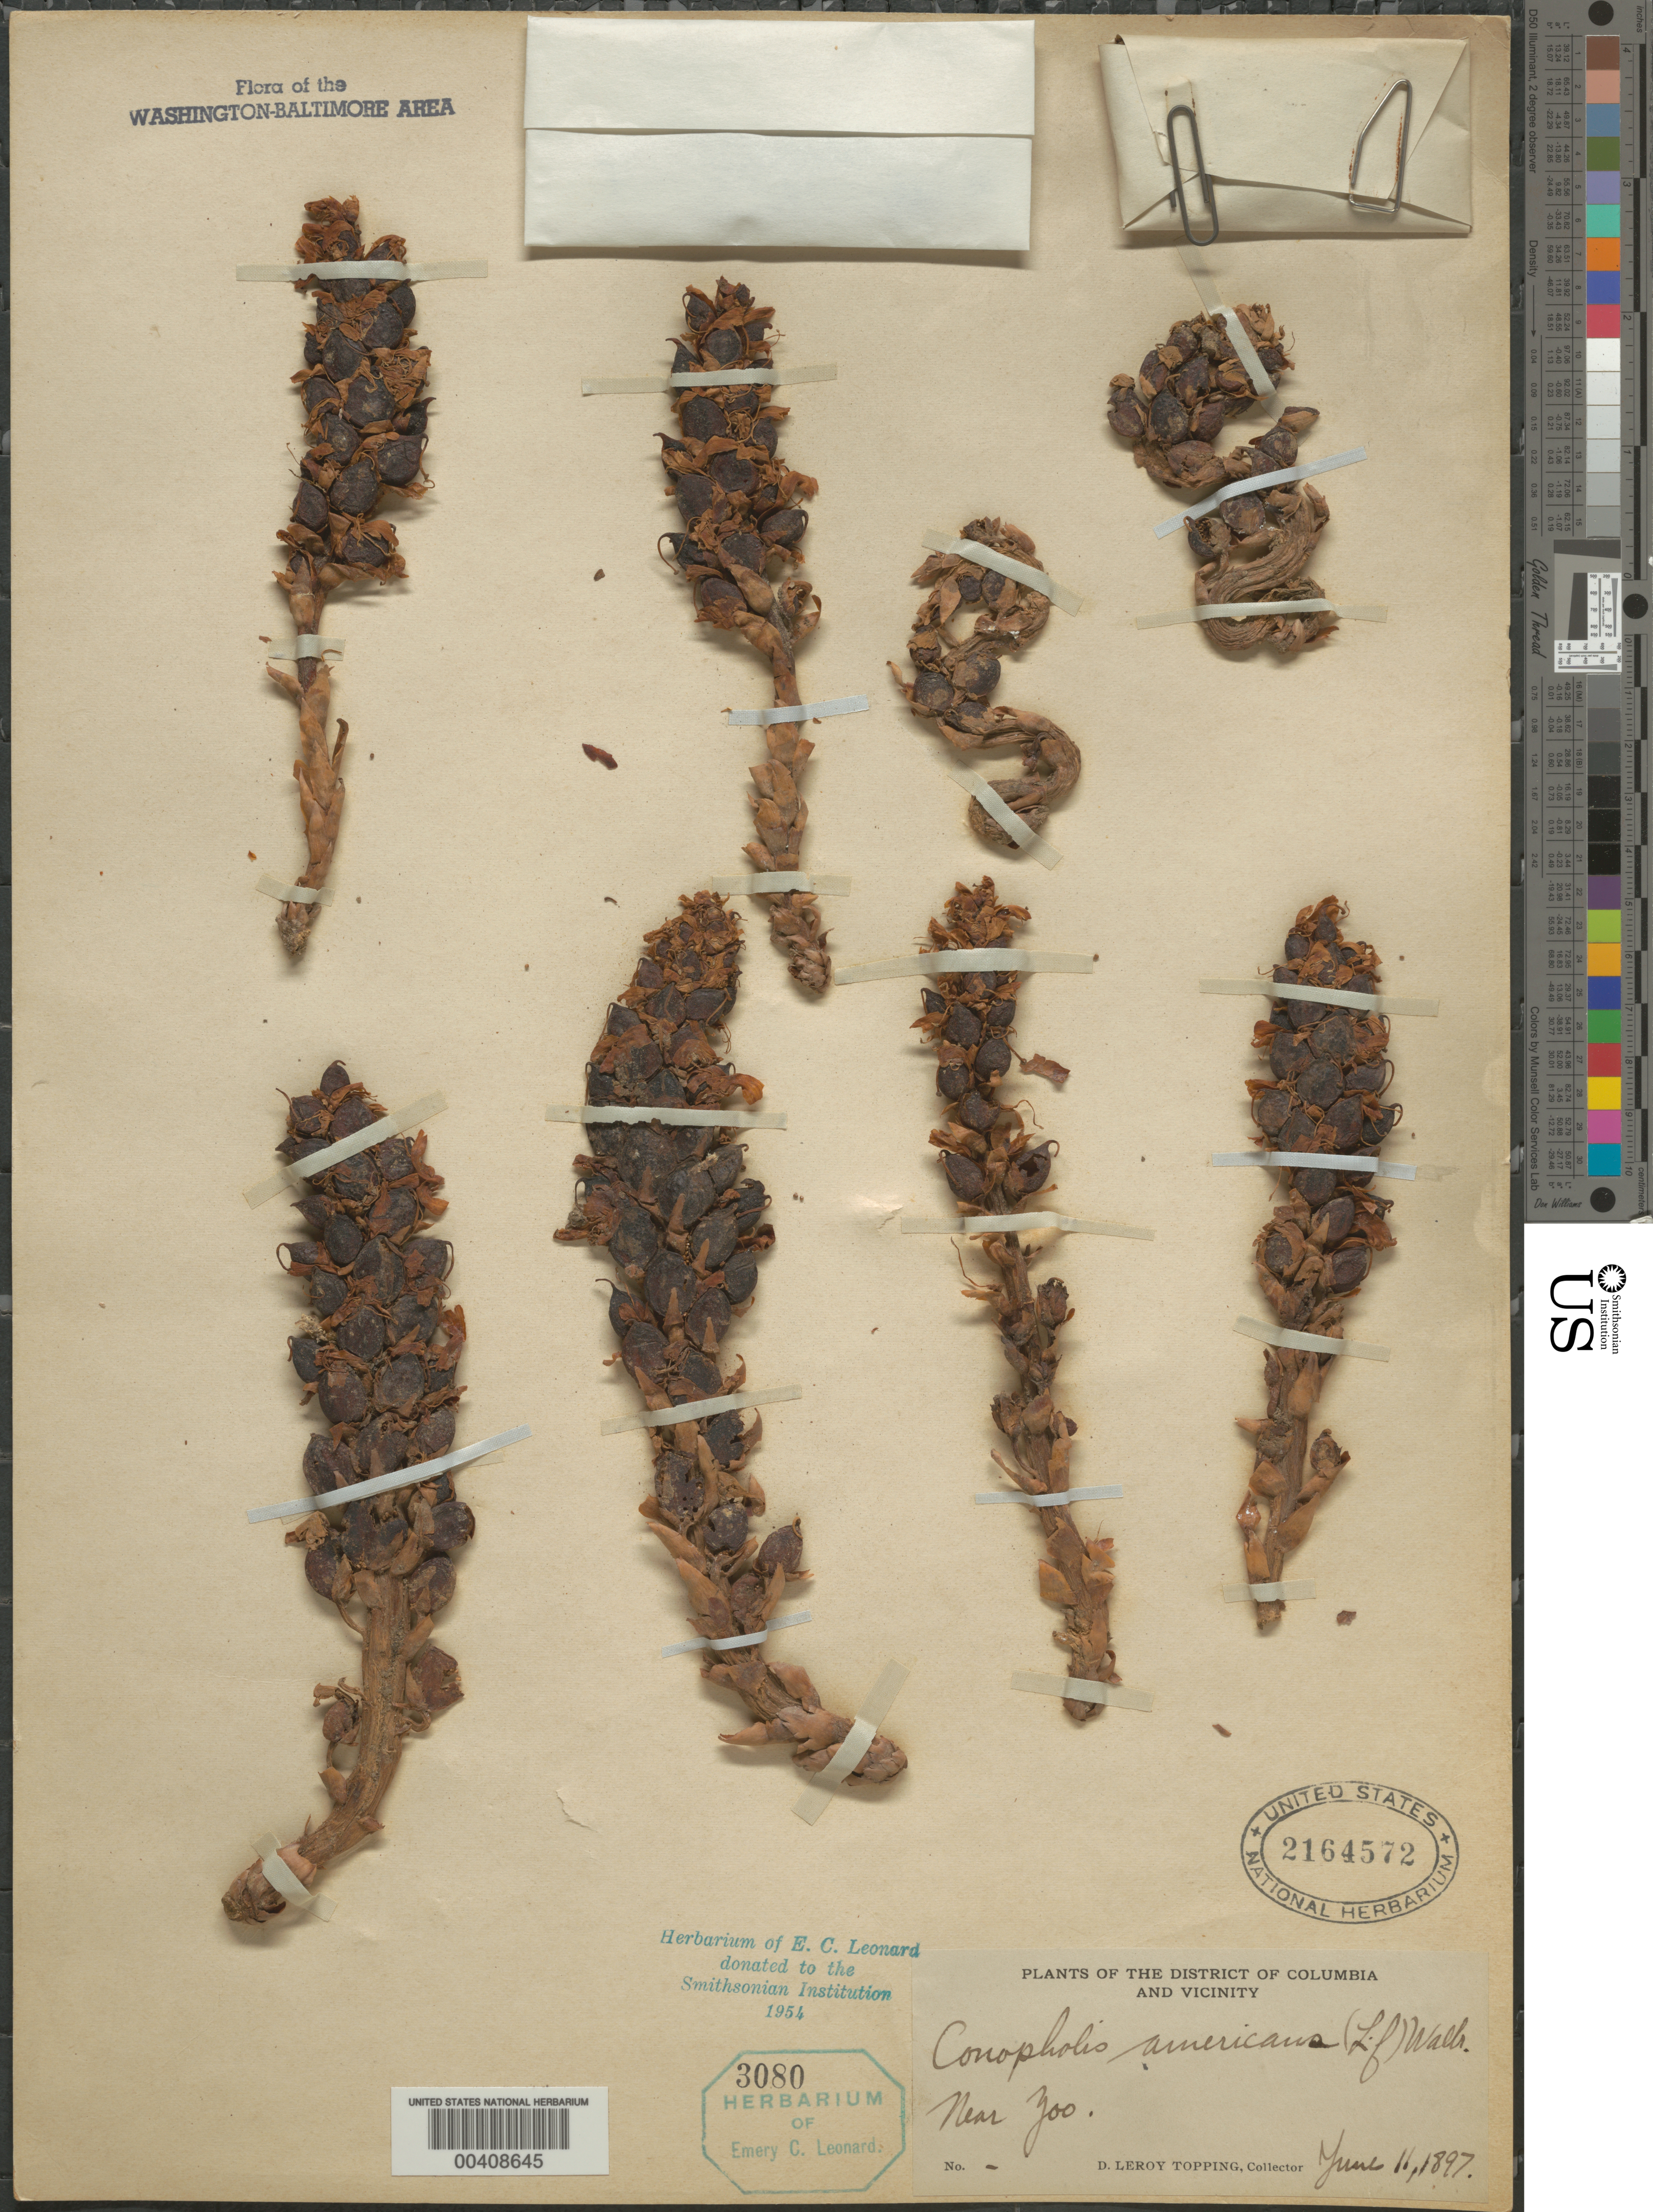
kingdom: Plantae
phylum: Tracheophyta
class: Magnoliopsida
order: Lamiales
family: Orobanchaceae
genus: Conopholis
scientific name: Conopholis americana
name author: (L. f.) Wallr.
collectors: D. L. Topping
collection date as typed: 11 Jun 1897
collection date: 1897-06-11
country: United States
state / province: District of Columbia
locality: Near Zoo Rock Creek Park and Vicinity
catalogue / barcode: US 2164572